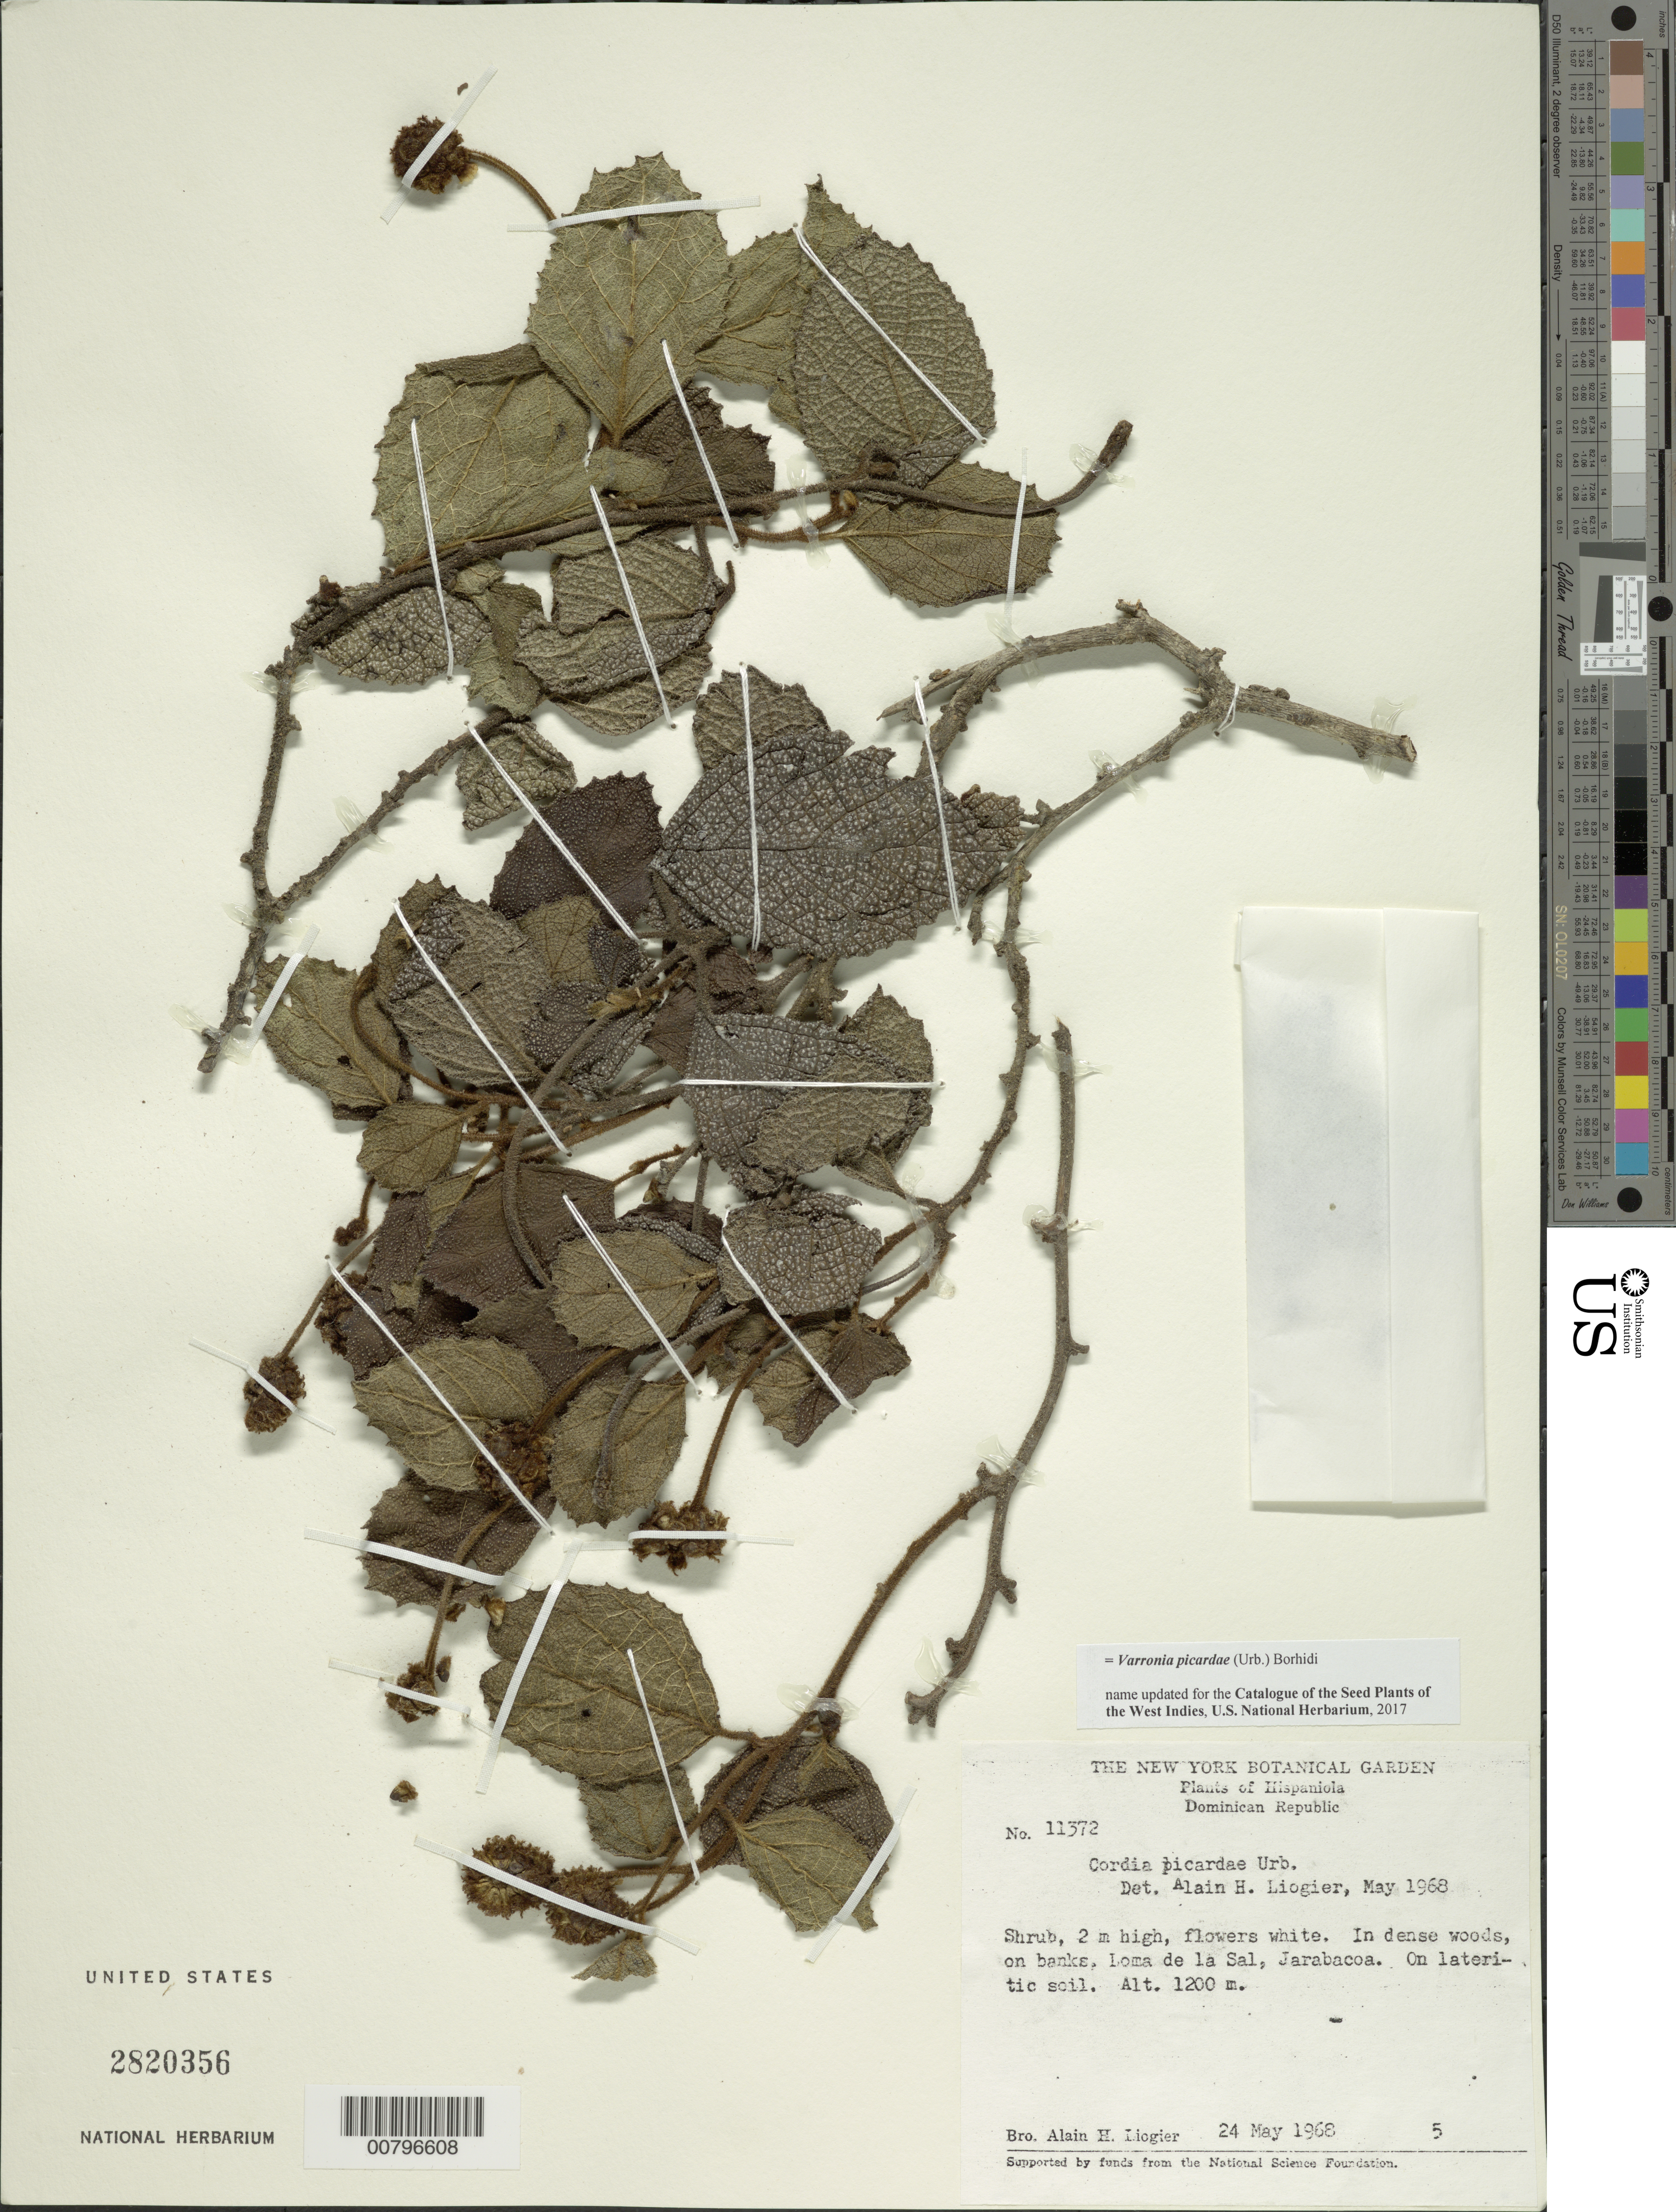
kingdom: Plantae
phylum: Tracheophyta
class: Magnoliopsida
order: Boraginales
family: Cordiaceae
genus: Varronia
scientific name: Varronia picardae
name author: (Urb.) Borhidi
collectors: A. H. Liogier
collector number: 11372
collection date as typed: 24 May 1968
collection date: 1968-05-24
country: Dominican Republic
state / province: La Vega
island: Hispaniola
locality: Jarabacoa, Loma de la Sal.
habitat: In dense woods, on banks, on lateritic soil.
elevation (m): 1200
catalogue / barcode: US 2820356